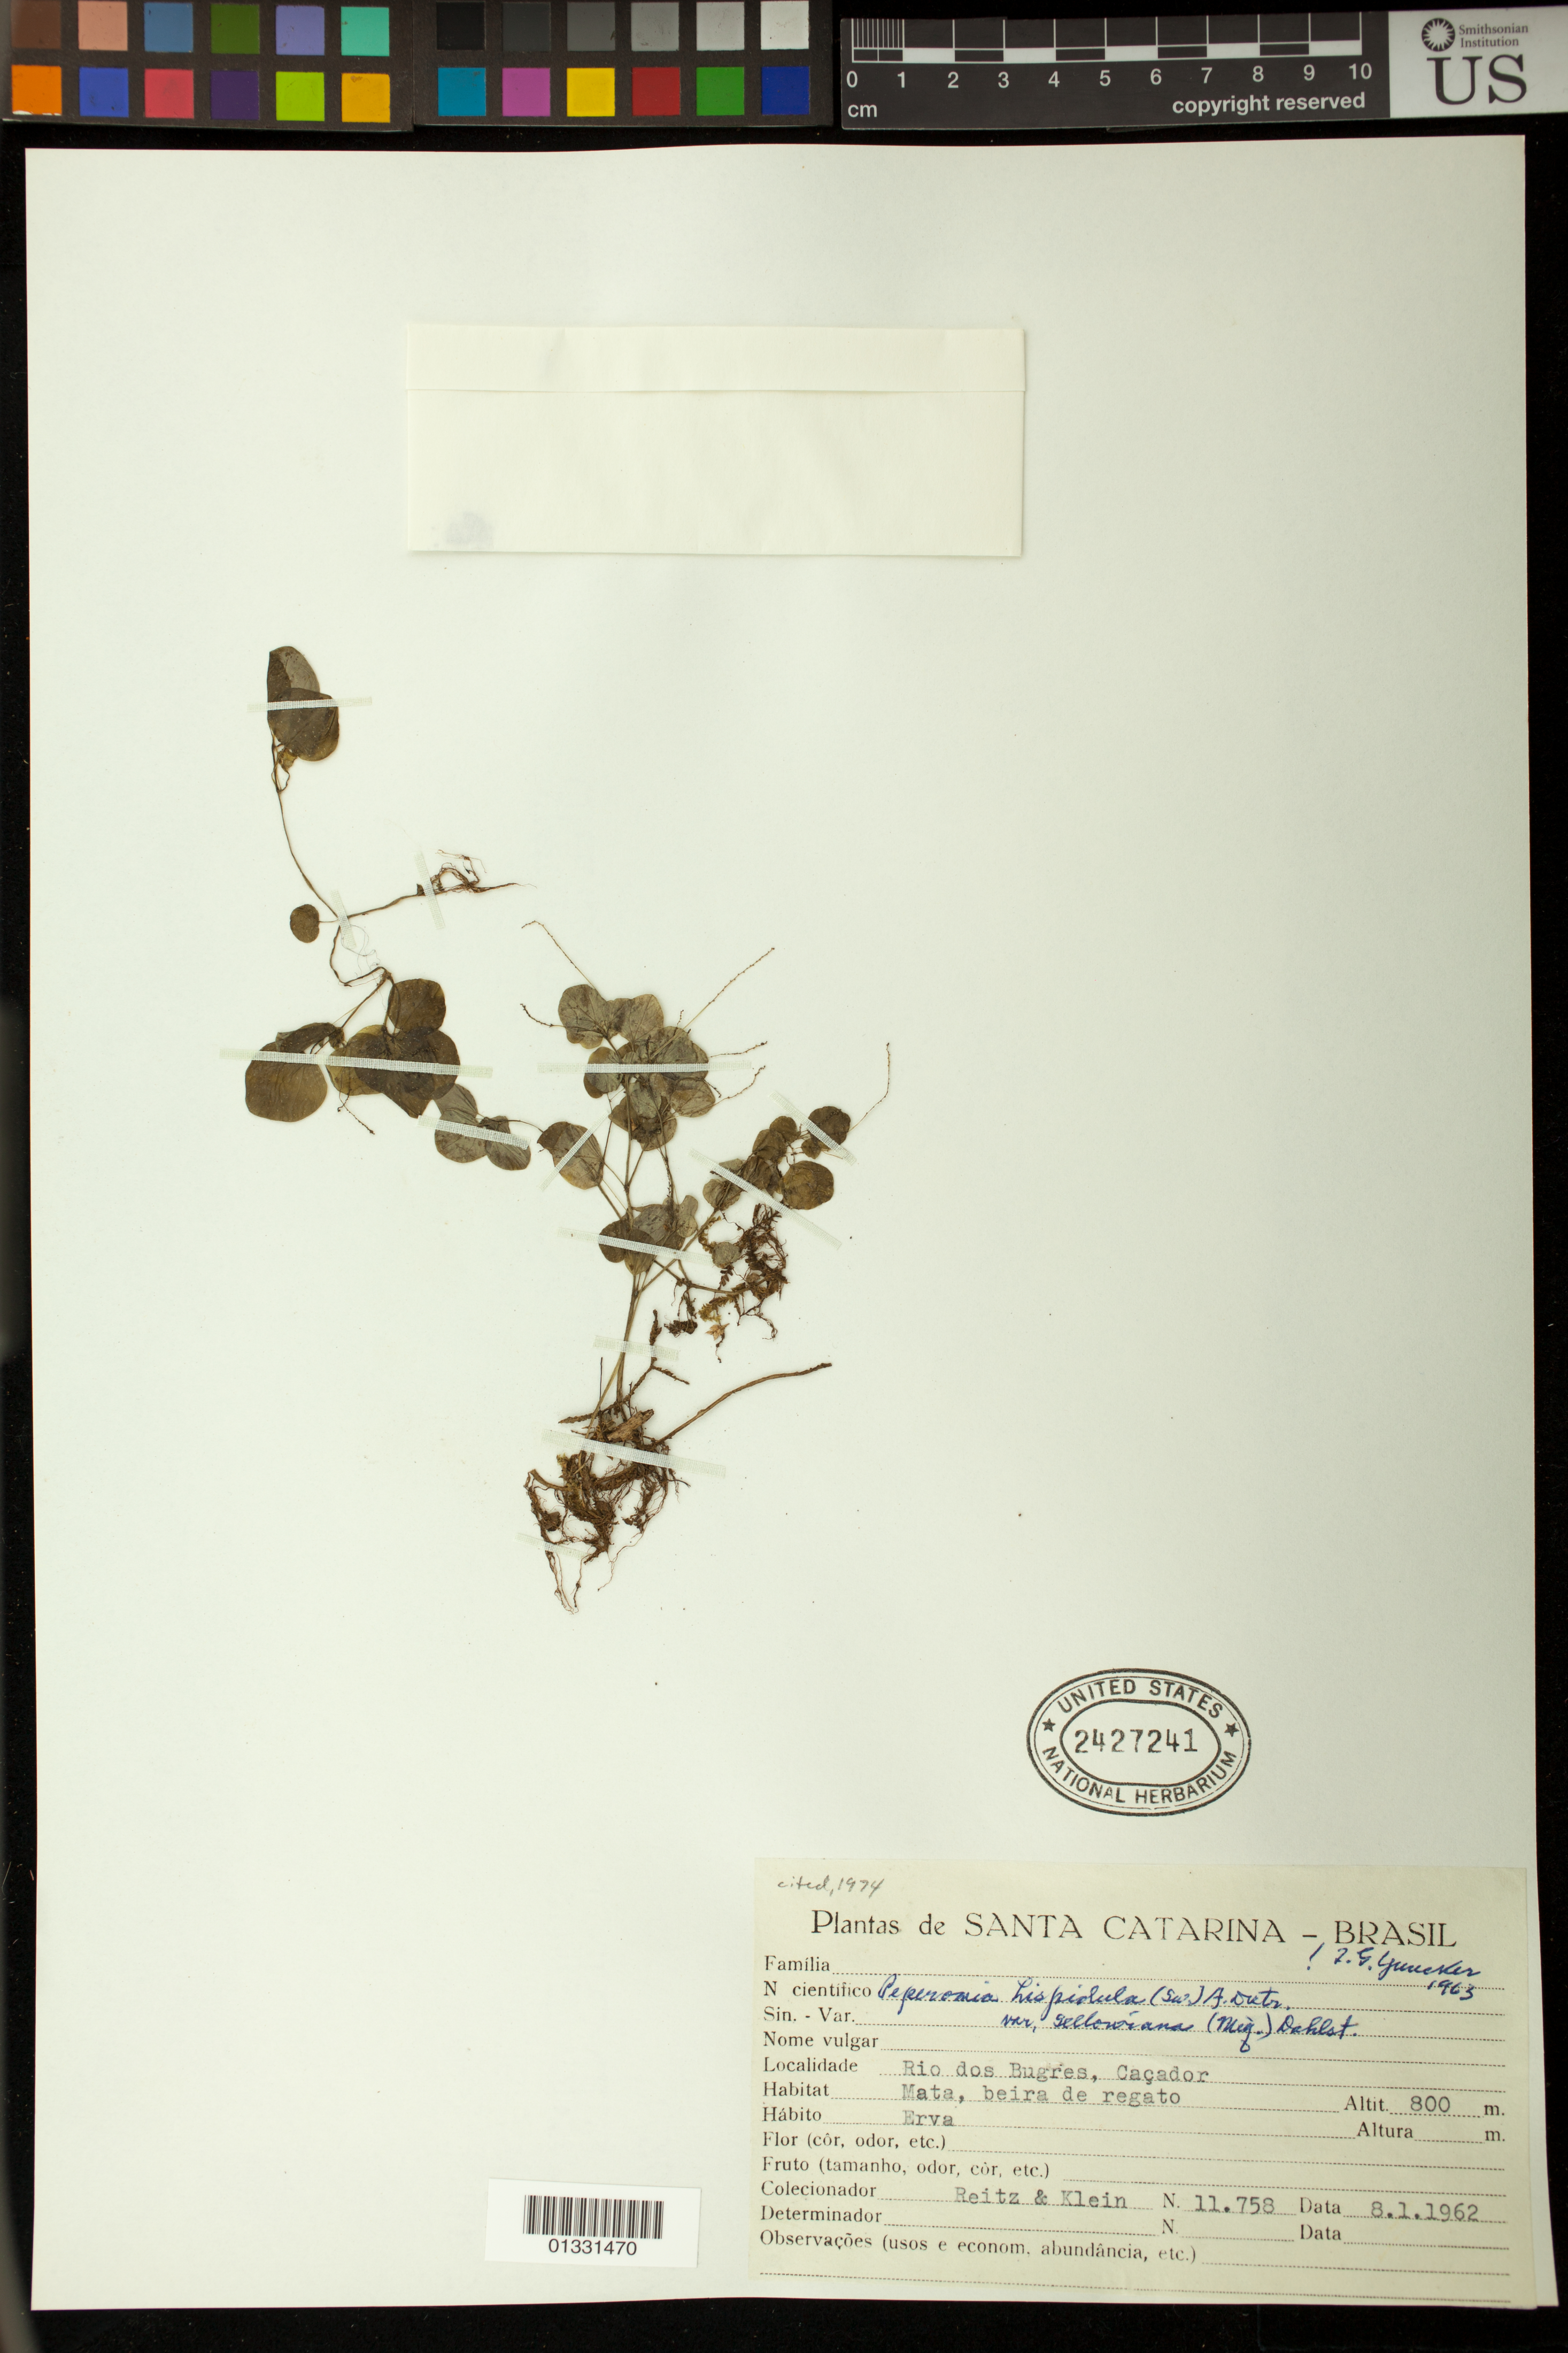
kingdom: Plantae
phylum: Tracheophyta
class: Magnoliopsida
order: Piperales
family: Piperaceae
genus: Peperomia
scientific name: Peperomia hispidula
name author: (Sw.) A. Dietr.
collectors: R. Reitz & R. M. Klein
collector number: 11758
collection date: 1962-01-08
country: Brazil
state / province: Santa Catarina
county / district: Caçador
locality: Rio dos Bugres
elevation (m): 800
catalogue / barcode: US 2427241